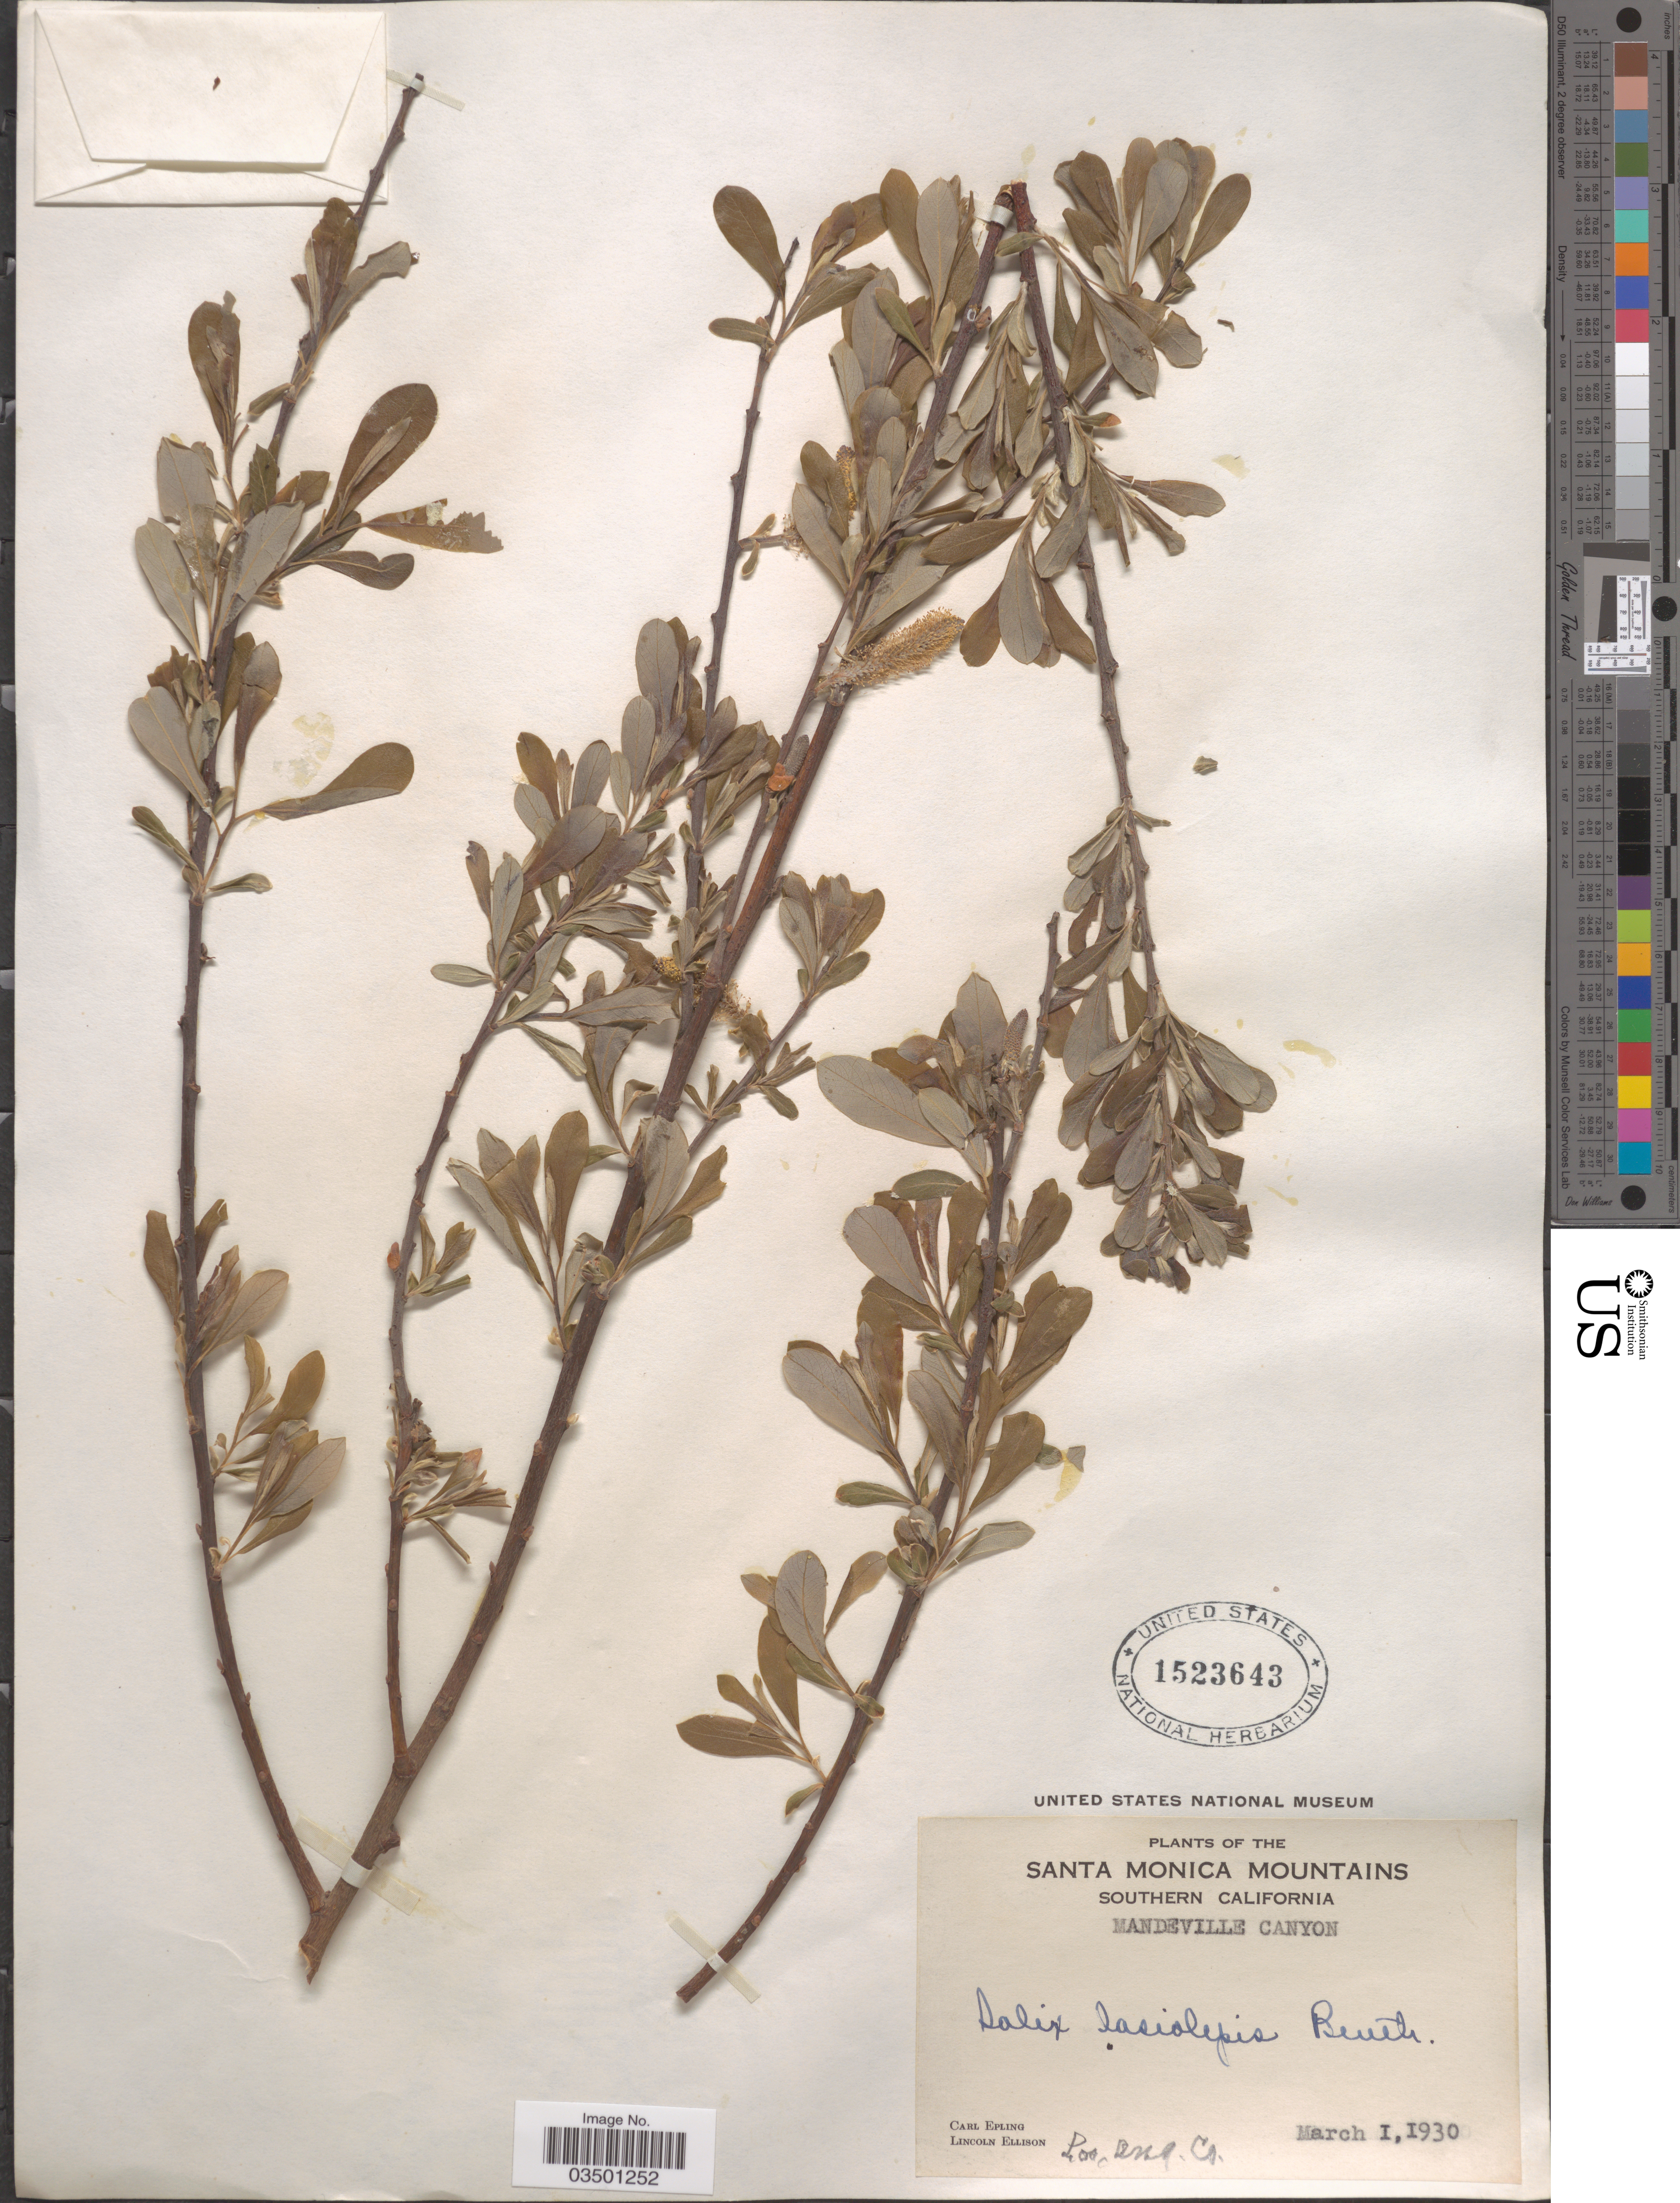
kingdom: Plantae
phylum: Tracheophyta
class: Magnoliopsida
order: Malpighiales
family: Salicaceae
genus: Salix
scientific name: Salix lasiolepis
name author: Benth.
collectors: C. C. Epling & L. Ellison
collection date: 1930-03-01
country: United States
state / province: California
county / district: Los Angeles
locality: Santa Monica Mountains. Southern California. Mandeville Canyon. Los Ang. Co.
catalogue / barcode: US 1523643